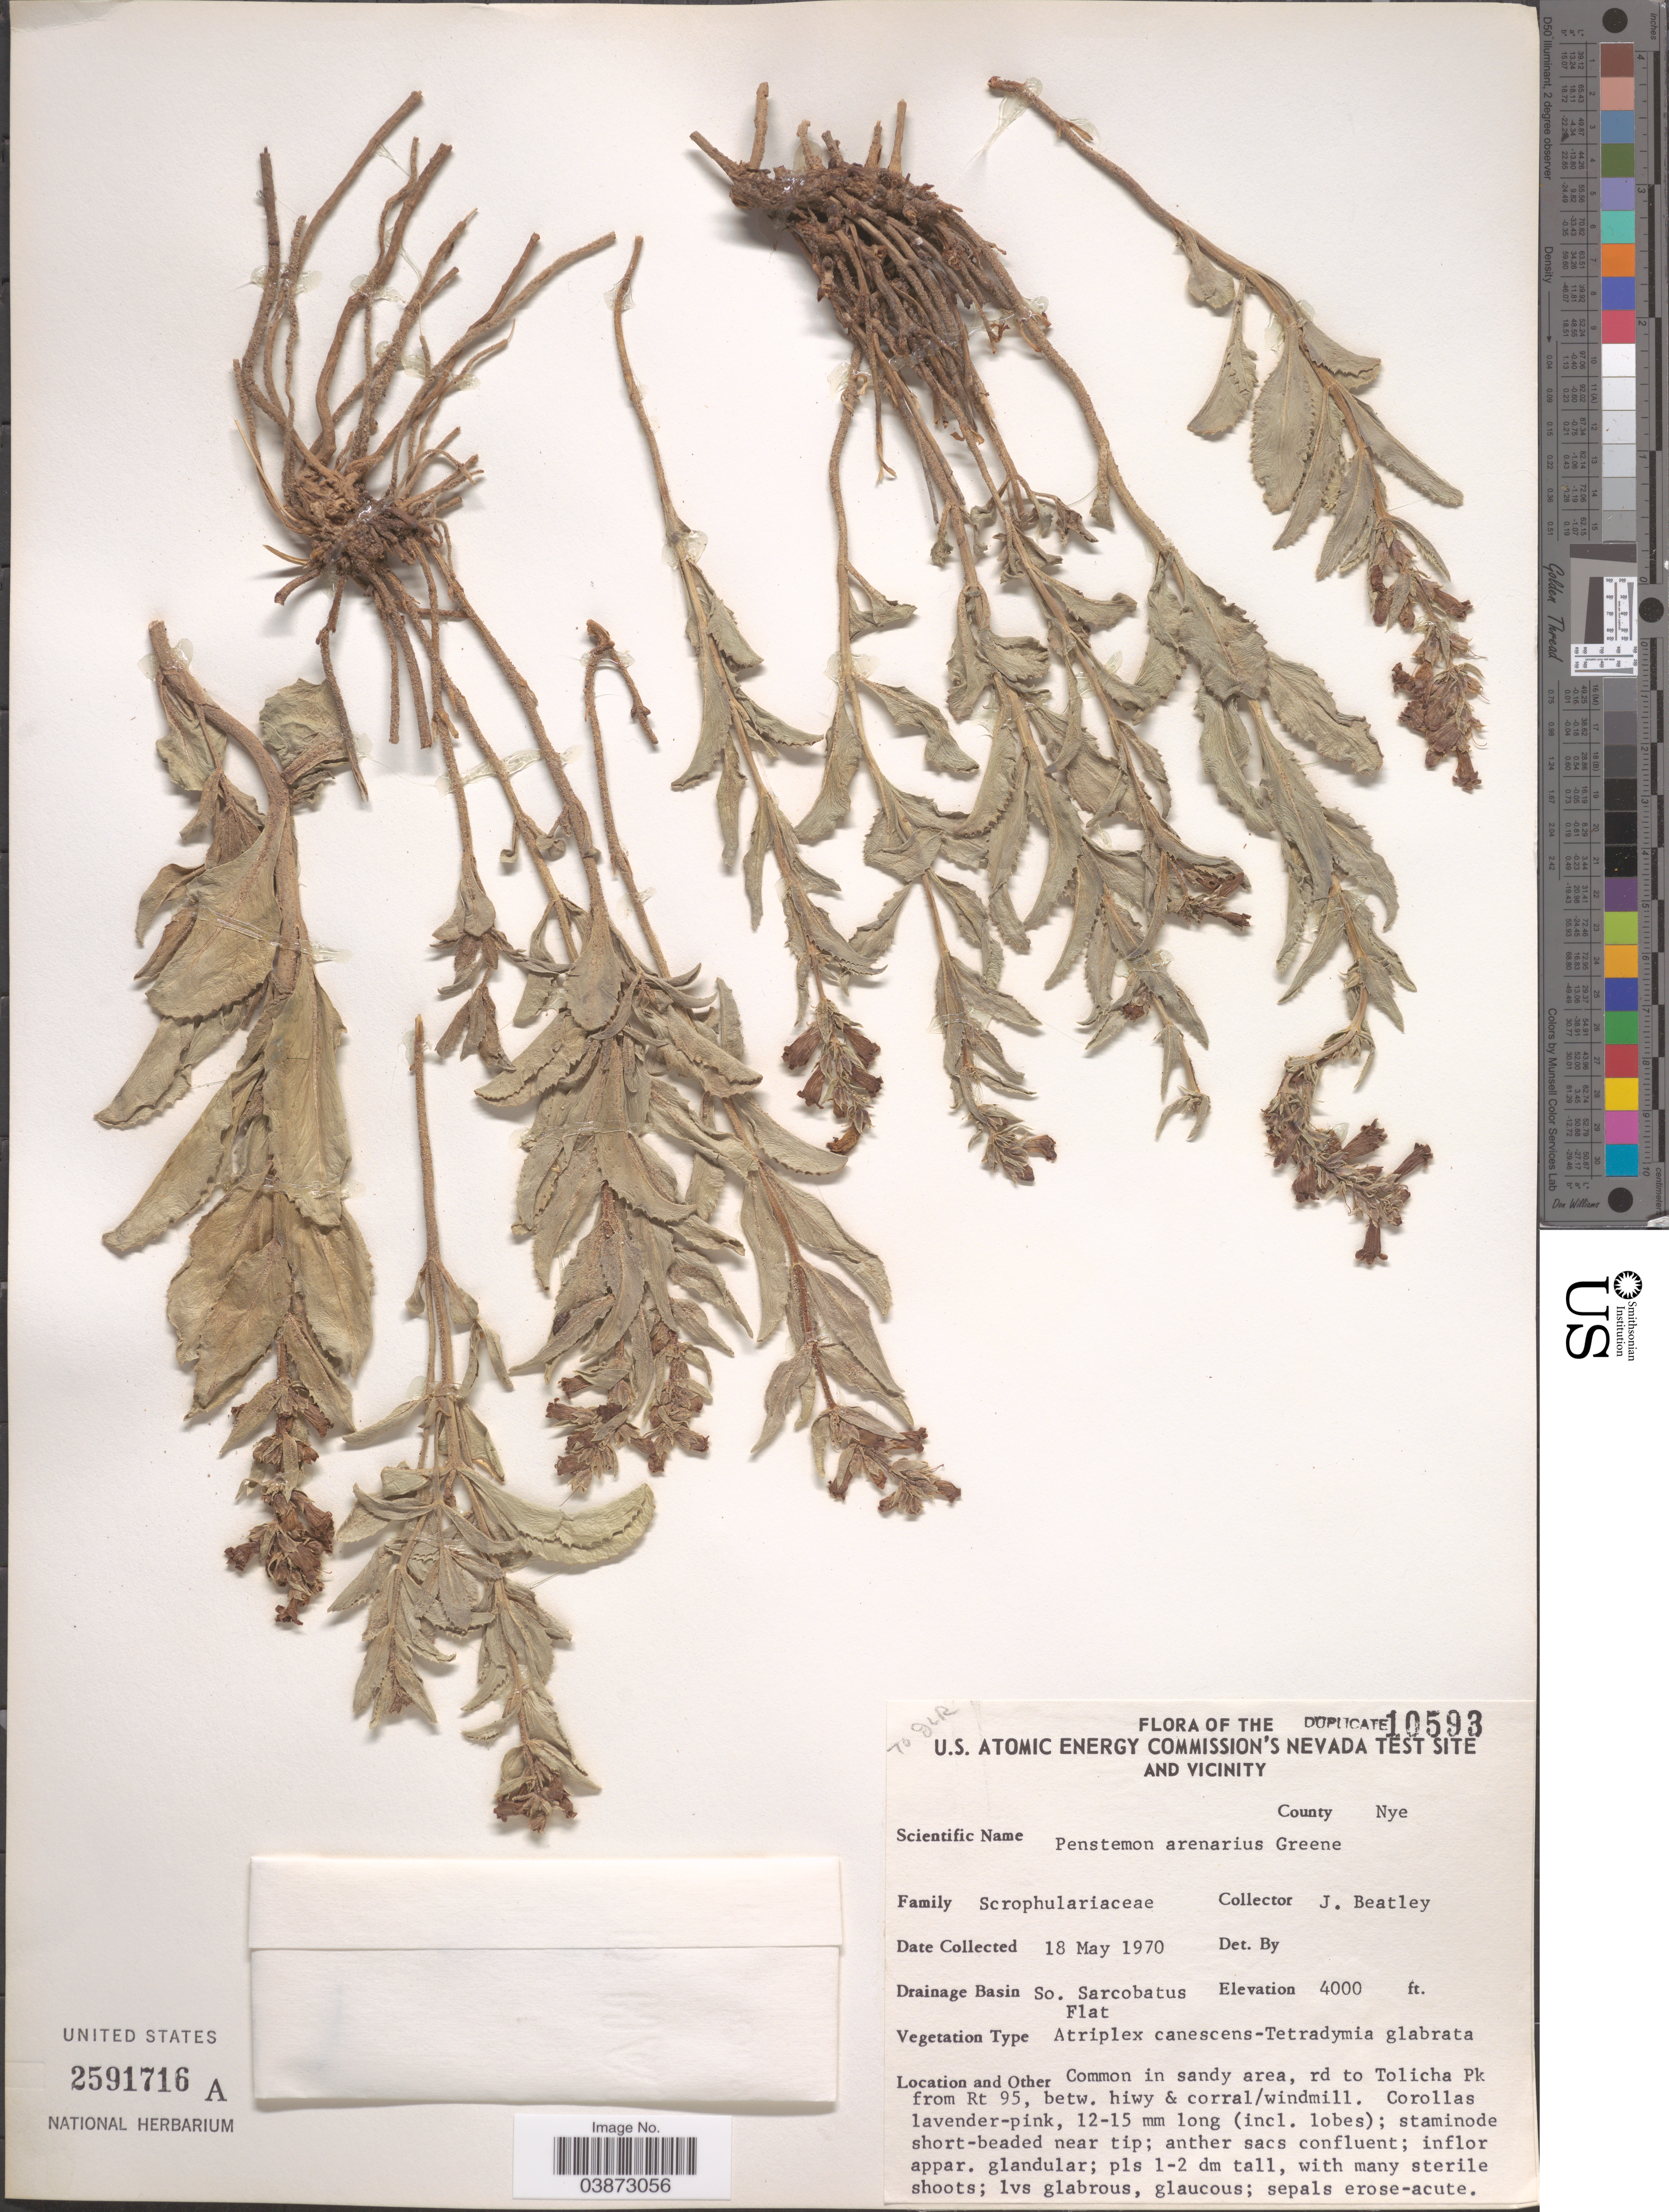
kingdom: Plantae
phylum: Tracheophyta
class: Magnoliopsida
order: Lamiales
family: Plantaginaceae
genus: Penstemon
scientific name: Penstemon arenarius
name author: Greene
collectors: J. C. Beatley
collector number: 10593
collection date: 1970-05-18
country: United States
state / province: Nevada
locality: U.S. Atomic Energy Commission's Nevada Test Site and Vicinity. County Nye. Drainage Basin So. Sarcobatus Flat. Common in sandy area, rd to Tolicha Pk from Rt 95, betw. hiwy & corral/windmill.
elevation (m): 1219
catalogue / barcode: US 2591716A